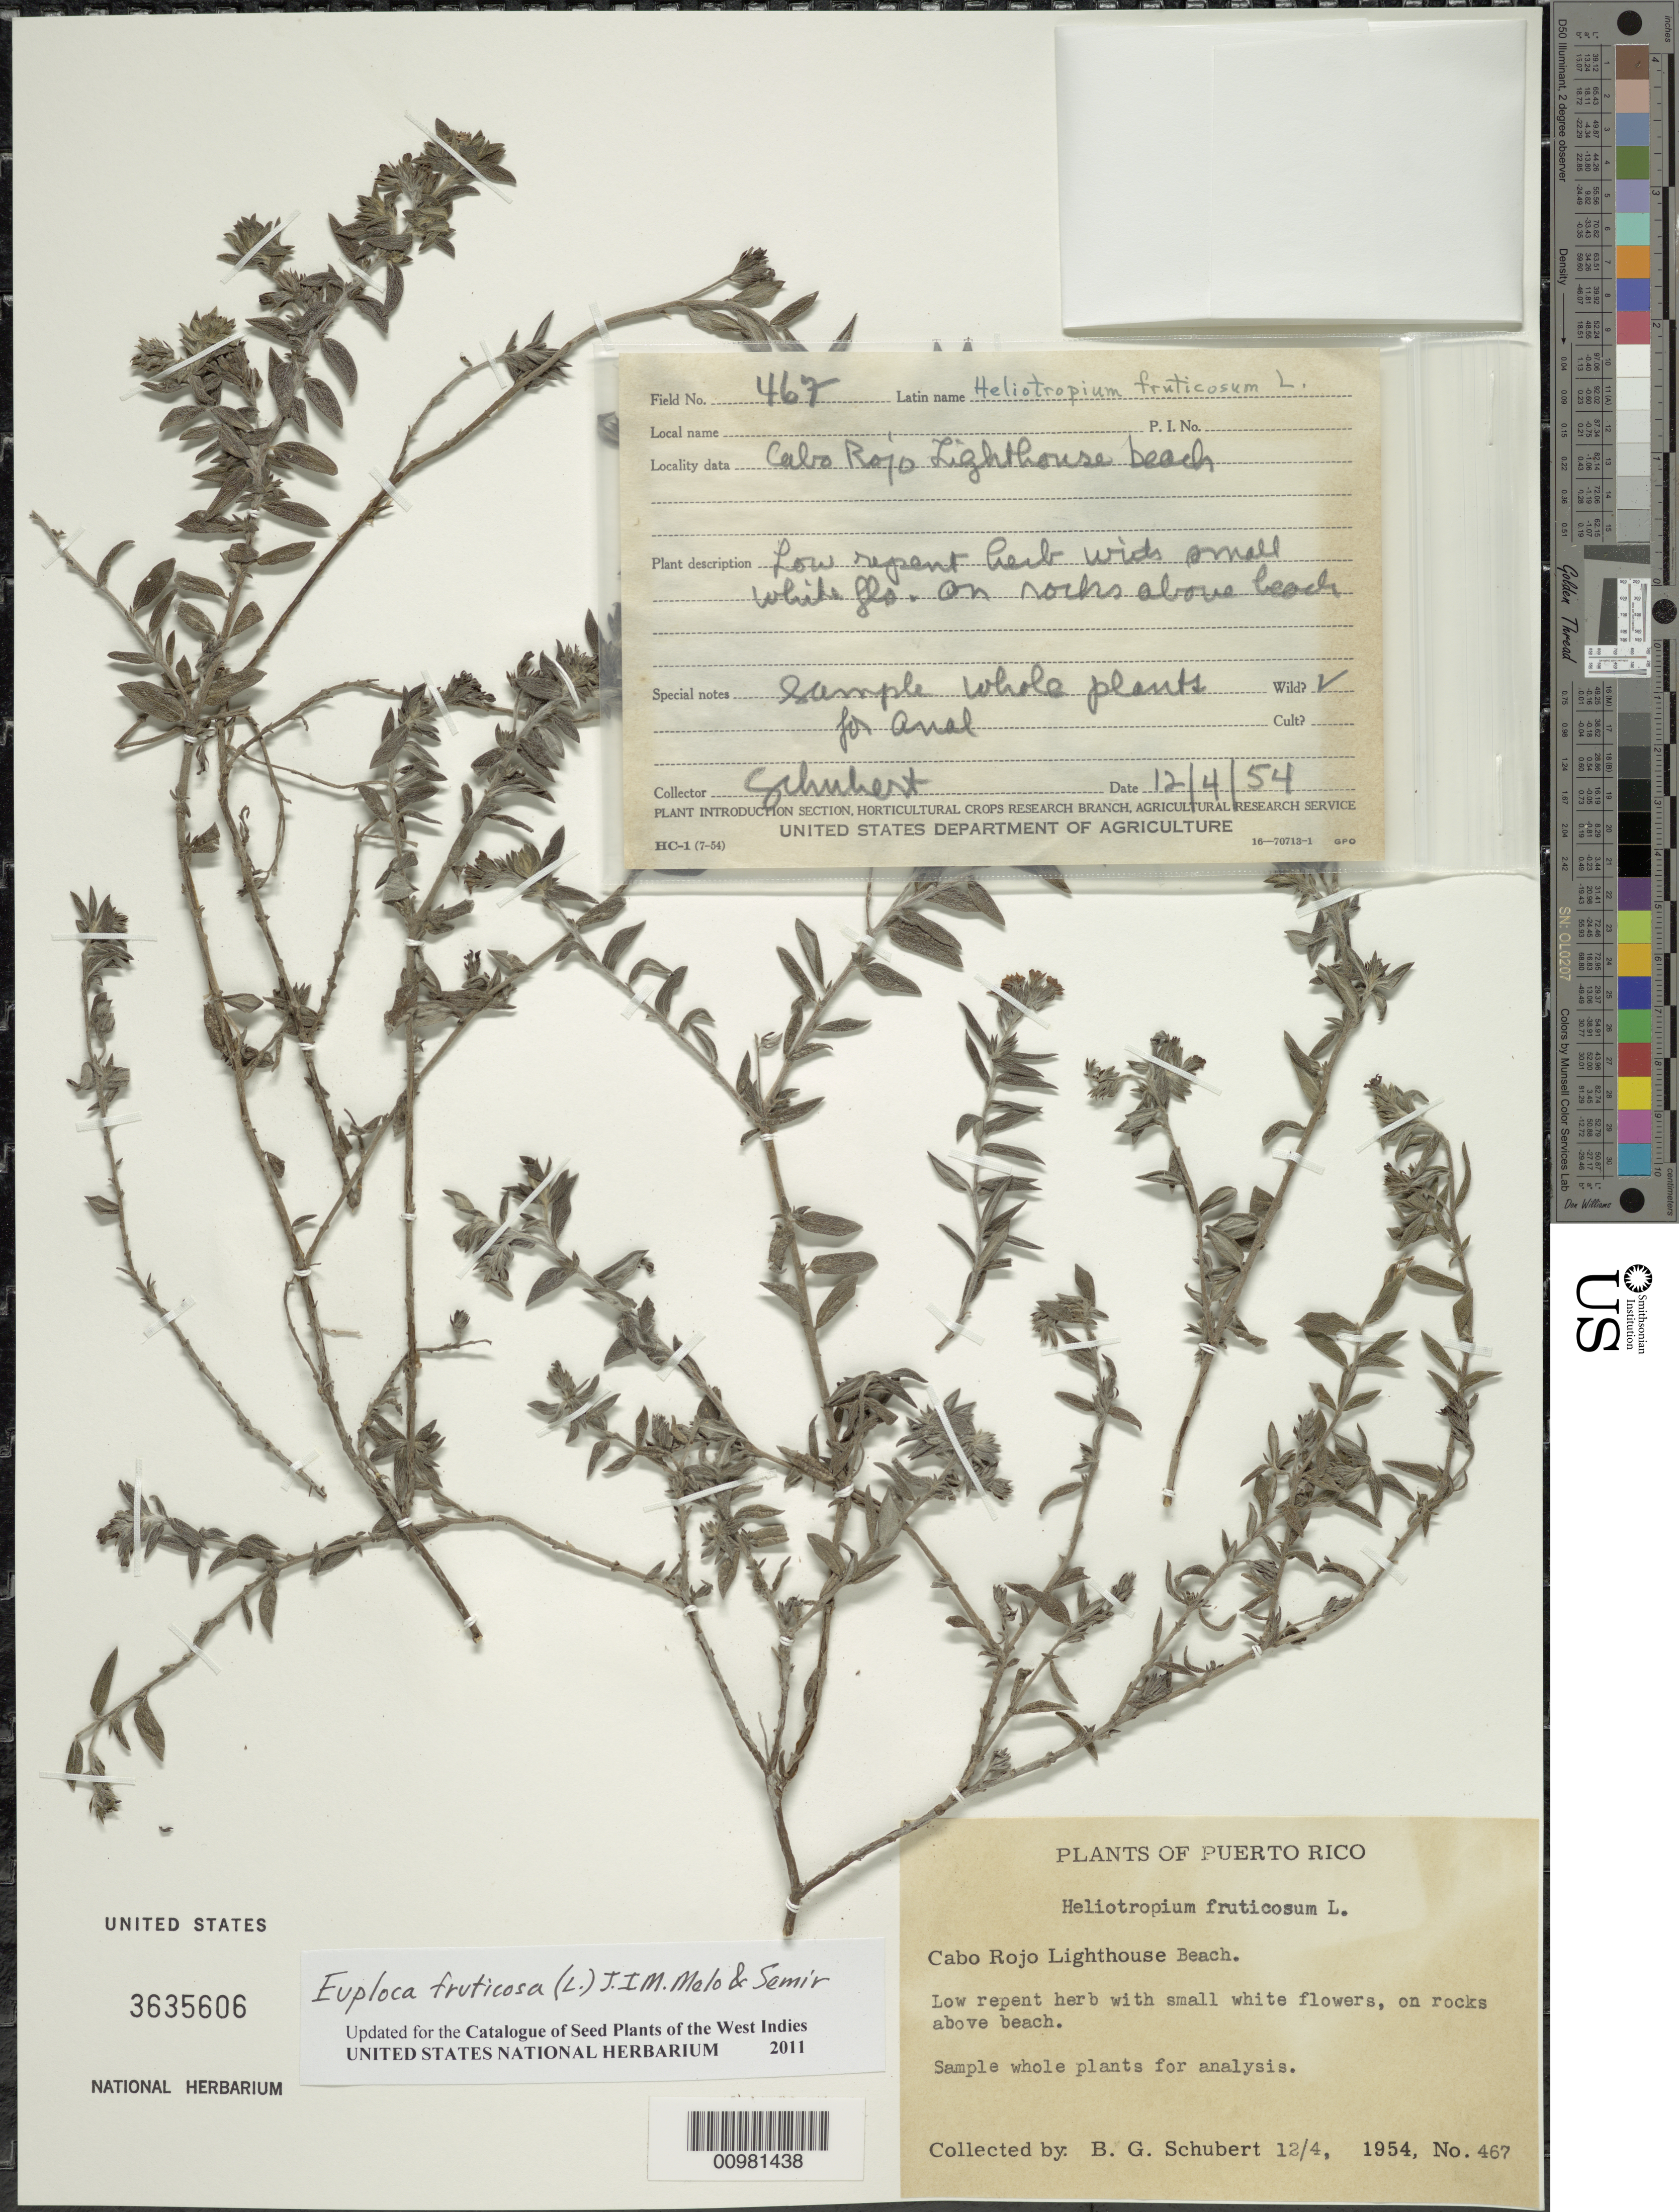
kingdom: Plantae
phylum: Tracheophyta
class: Magnoliopsida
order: Boraginales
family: Heliotropiaceae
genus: Euploca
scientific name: Euploca fruticosa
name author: (L.) J.I.M. Melo & Semir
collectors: B. Schubert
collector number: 467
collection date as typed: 04 Dec 1954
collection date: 1954-12-04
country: Puerto Rico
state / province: Cabo Rojo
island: Puerto Rico I.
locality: Cabo Rojo Lighthouse Beach.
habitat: On rocks above beach.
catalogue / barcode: US 3635606